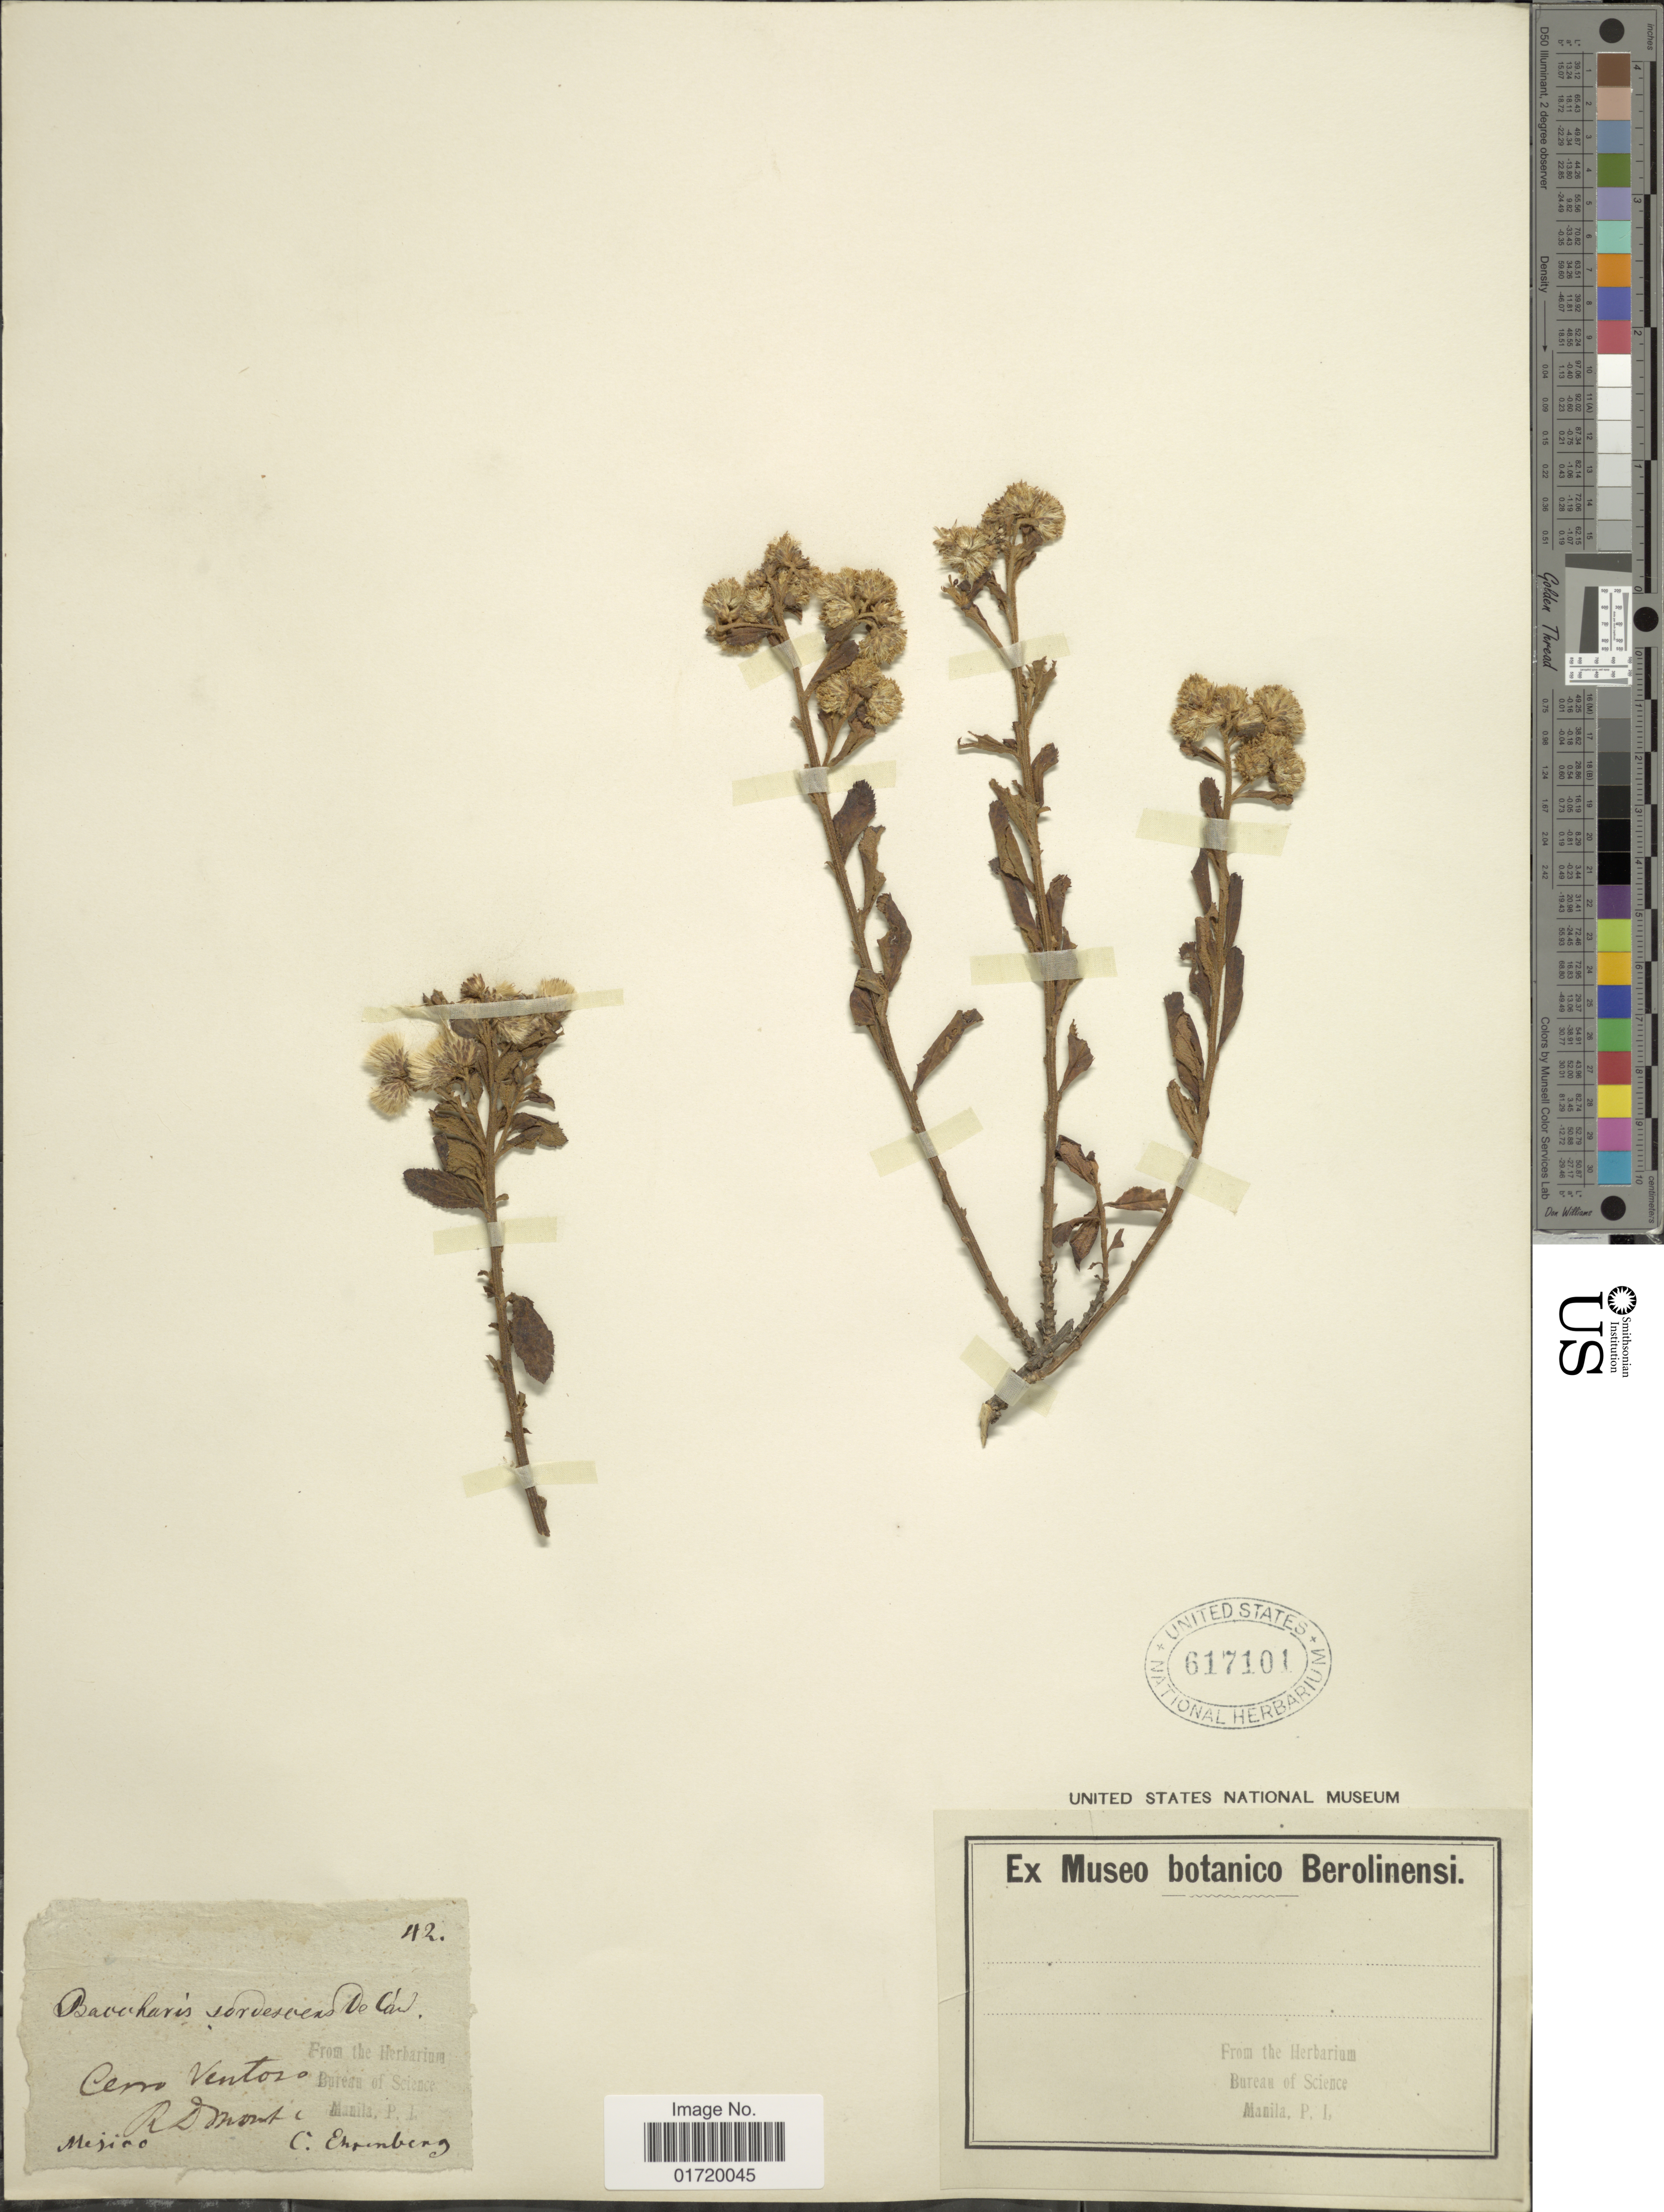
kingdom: Plantae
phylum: Tracheophyta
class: Magnoliopsida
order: Asterales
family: Asteraceae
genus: Baccharis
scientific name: Baccharis sordescens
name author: DC.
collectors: C. G. Ehrenberg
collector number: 42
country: Mexico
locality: Cerro Ventoso, RD mont [interpreted]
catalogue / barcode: US 617101